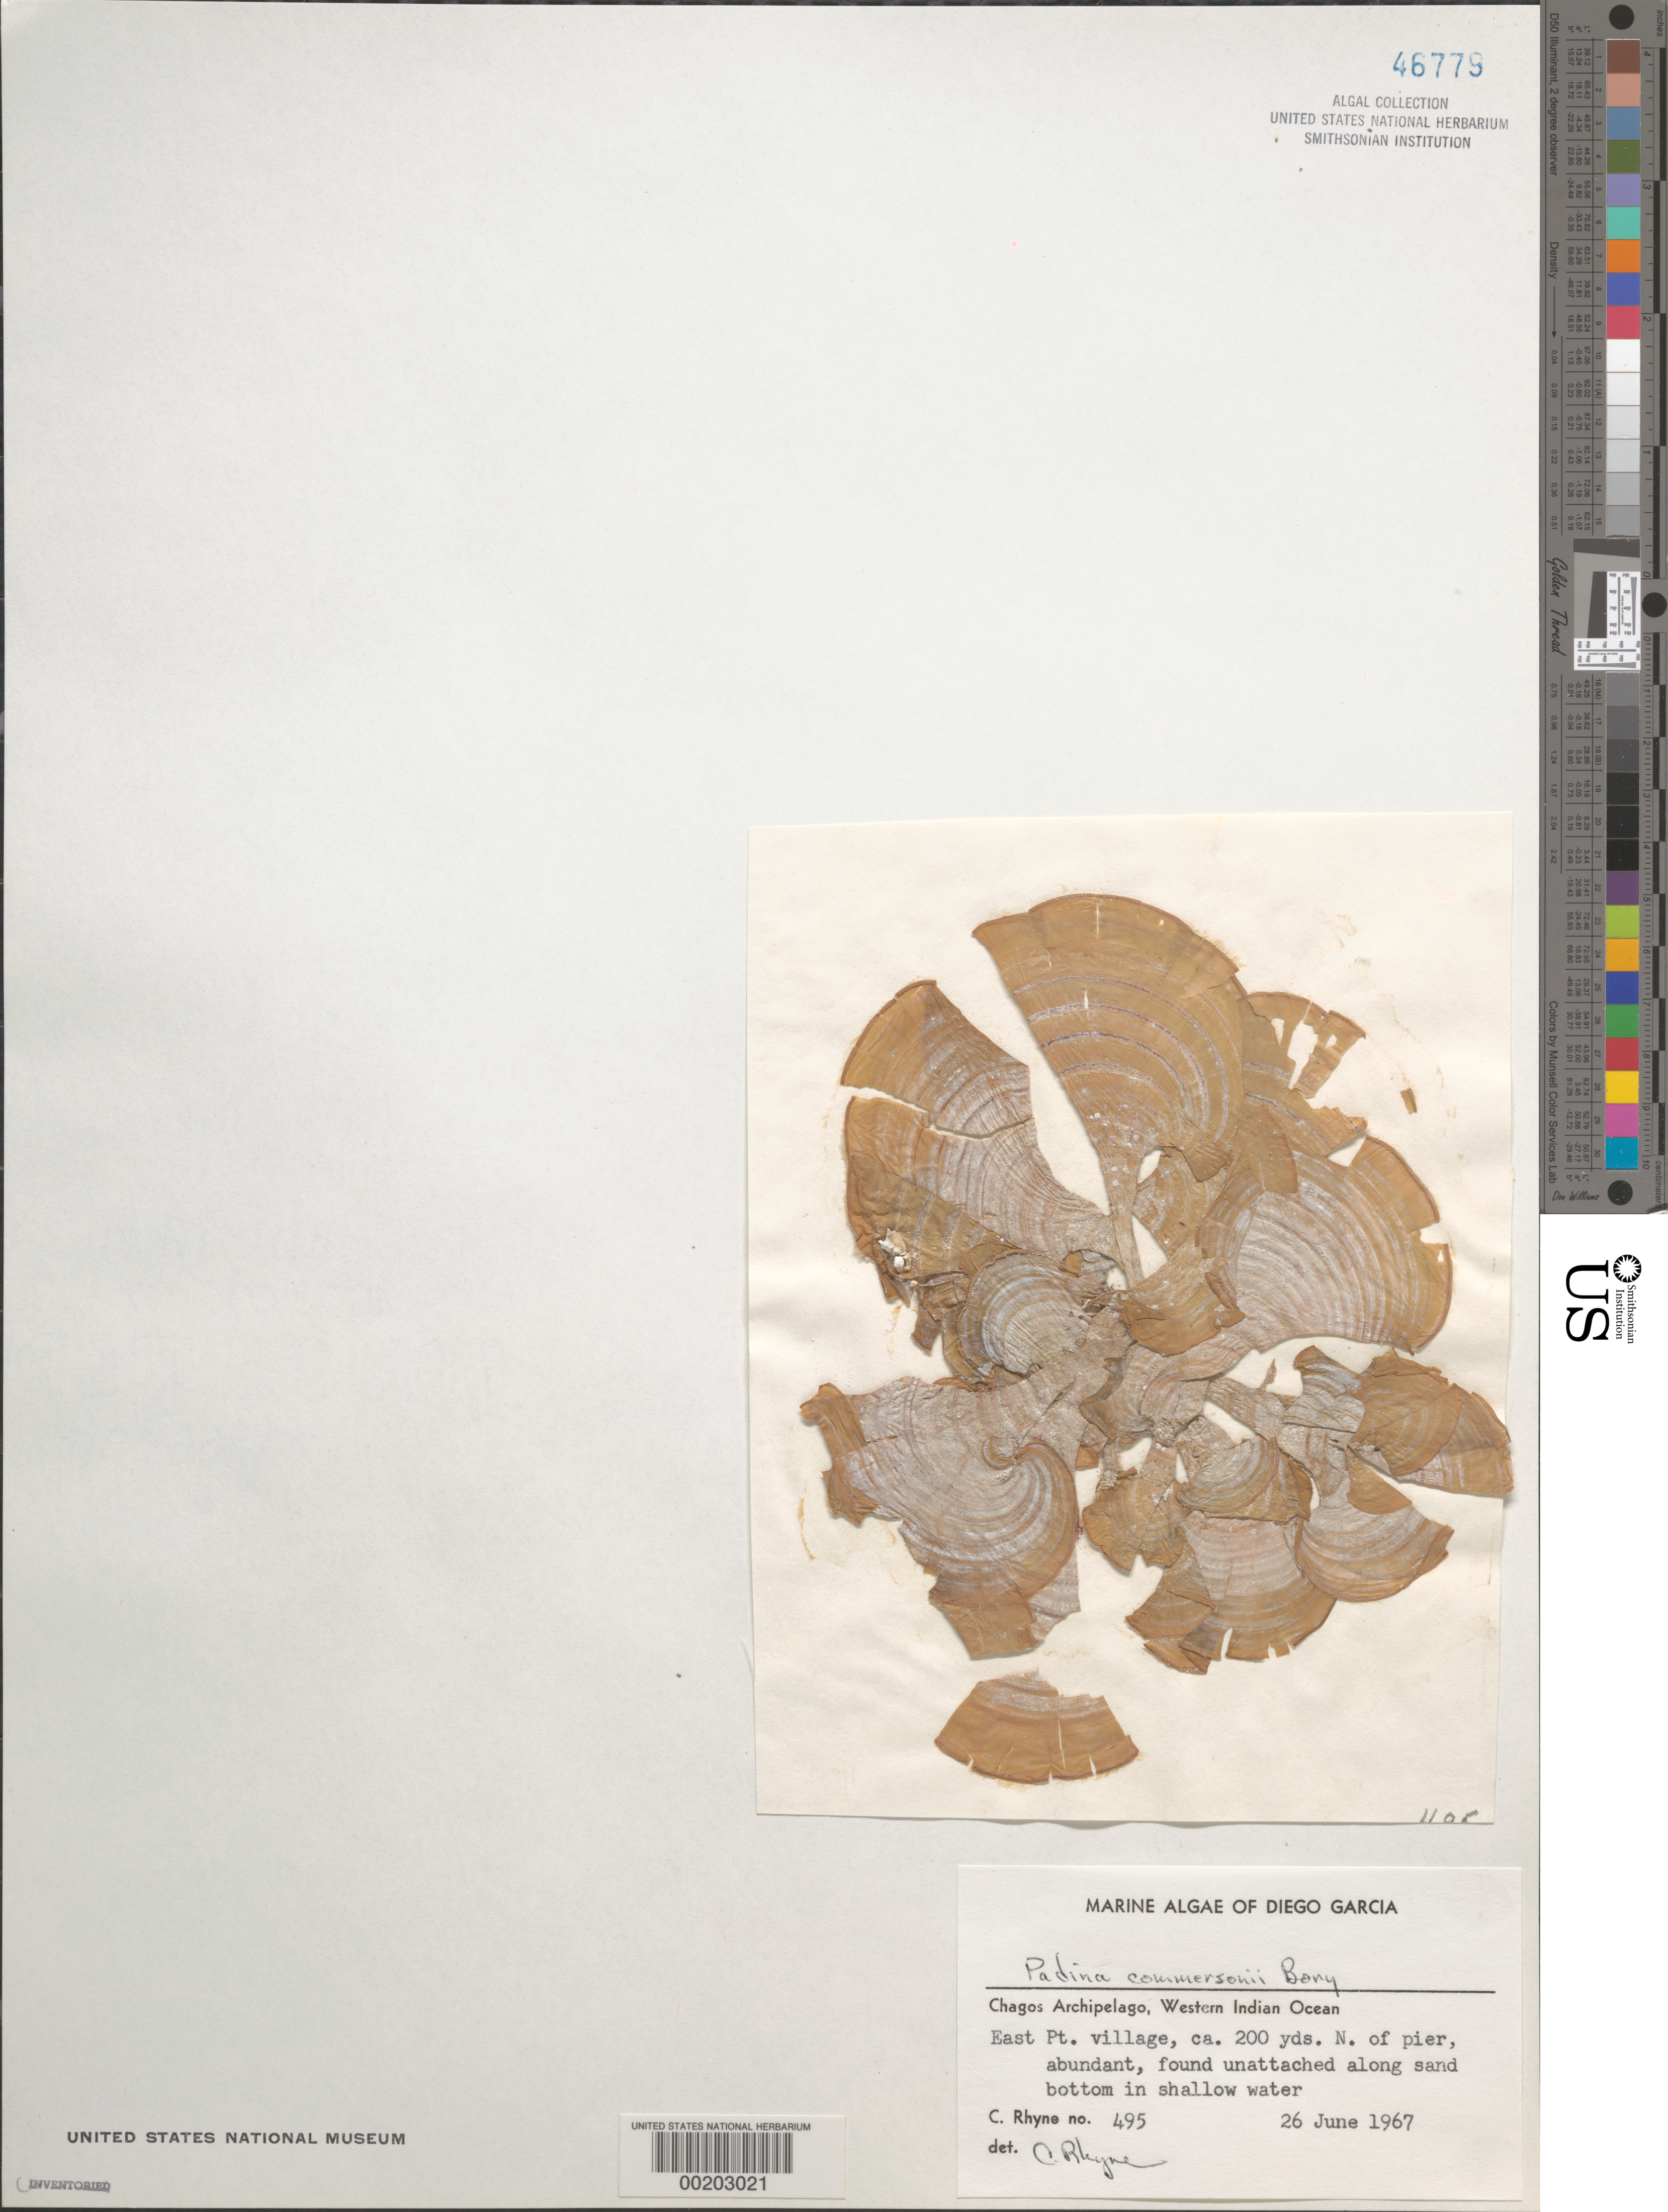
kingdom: Chromista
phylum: Ochrophyta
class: Phaeophyceae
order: Dictyotales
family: Dictyotaceae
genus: Padina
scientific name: Padina boryana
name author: Thivy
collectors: C. Rhyne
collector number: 495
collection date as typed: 26 Jun 1967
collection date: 1967-06-26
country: British Indian Ocean Territory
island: Diego Garcia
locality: East Point Village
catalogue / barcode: US 46779